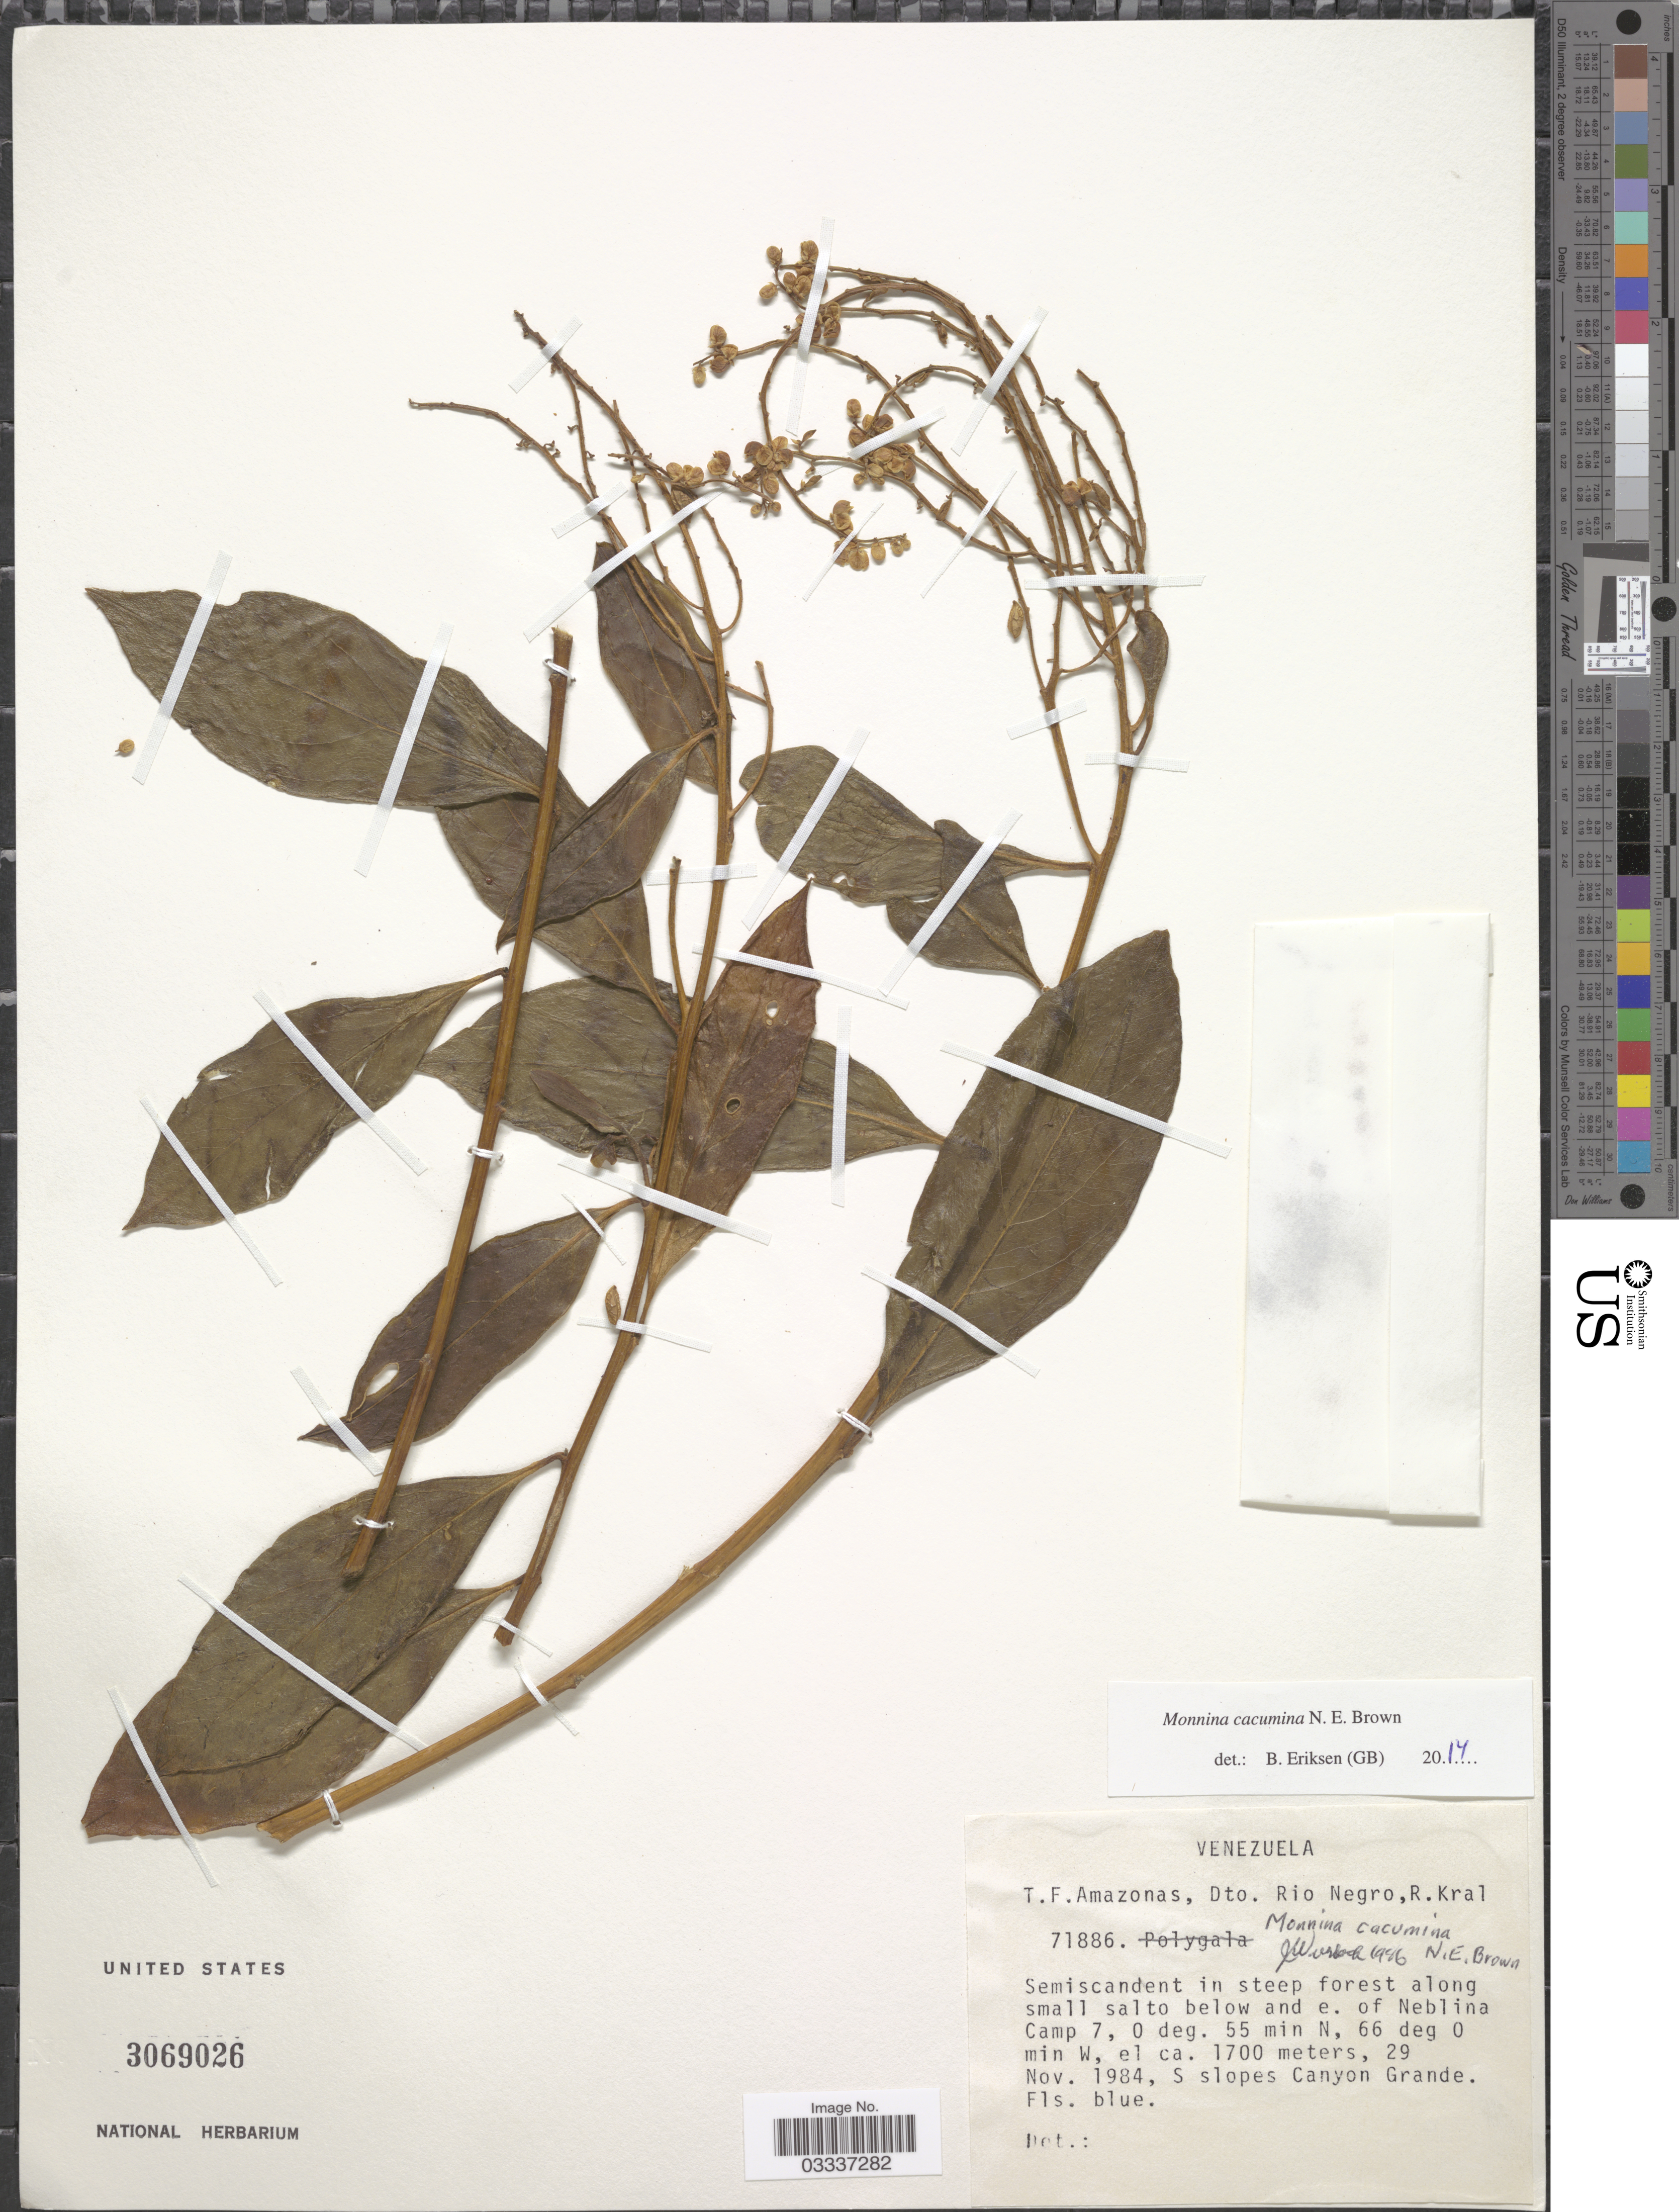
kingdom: Plantae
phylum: Tracheophyta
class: Magnoliopsida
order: Fabales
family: Polygalaceae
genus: Monnina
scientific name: Monnina cacumina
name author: N.E. Br.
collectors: R. Kral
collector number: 71886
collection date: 1984-11-29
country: Venezuela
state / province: Amazonas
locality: T.F. Amazonas, Dto. Rio Negro, Semiscandent in steep forest along small salto below and e. of Neblina Camp 7, S slopes Canyon Grande.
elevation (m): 1700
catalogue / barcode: US 3069026